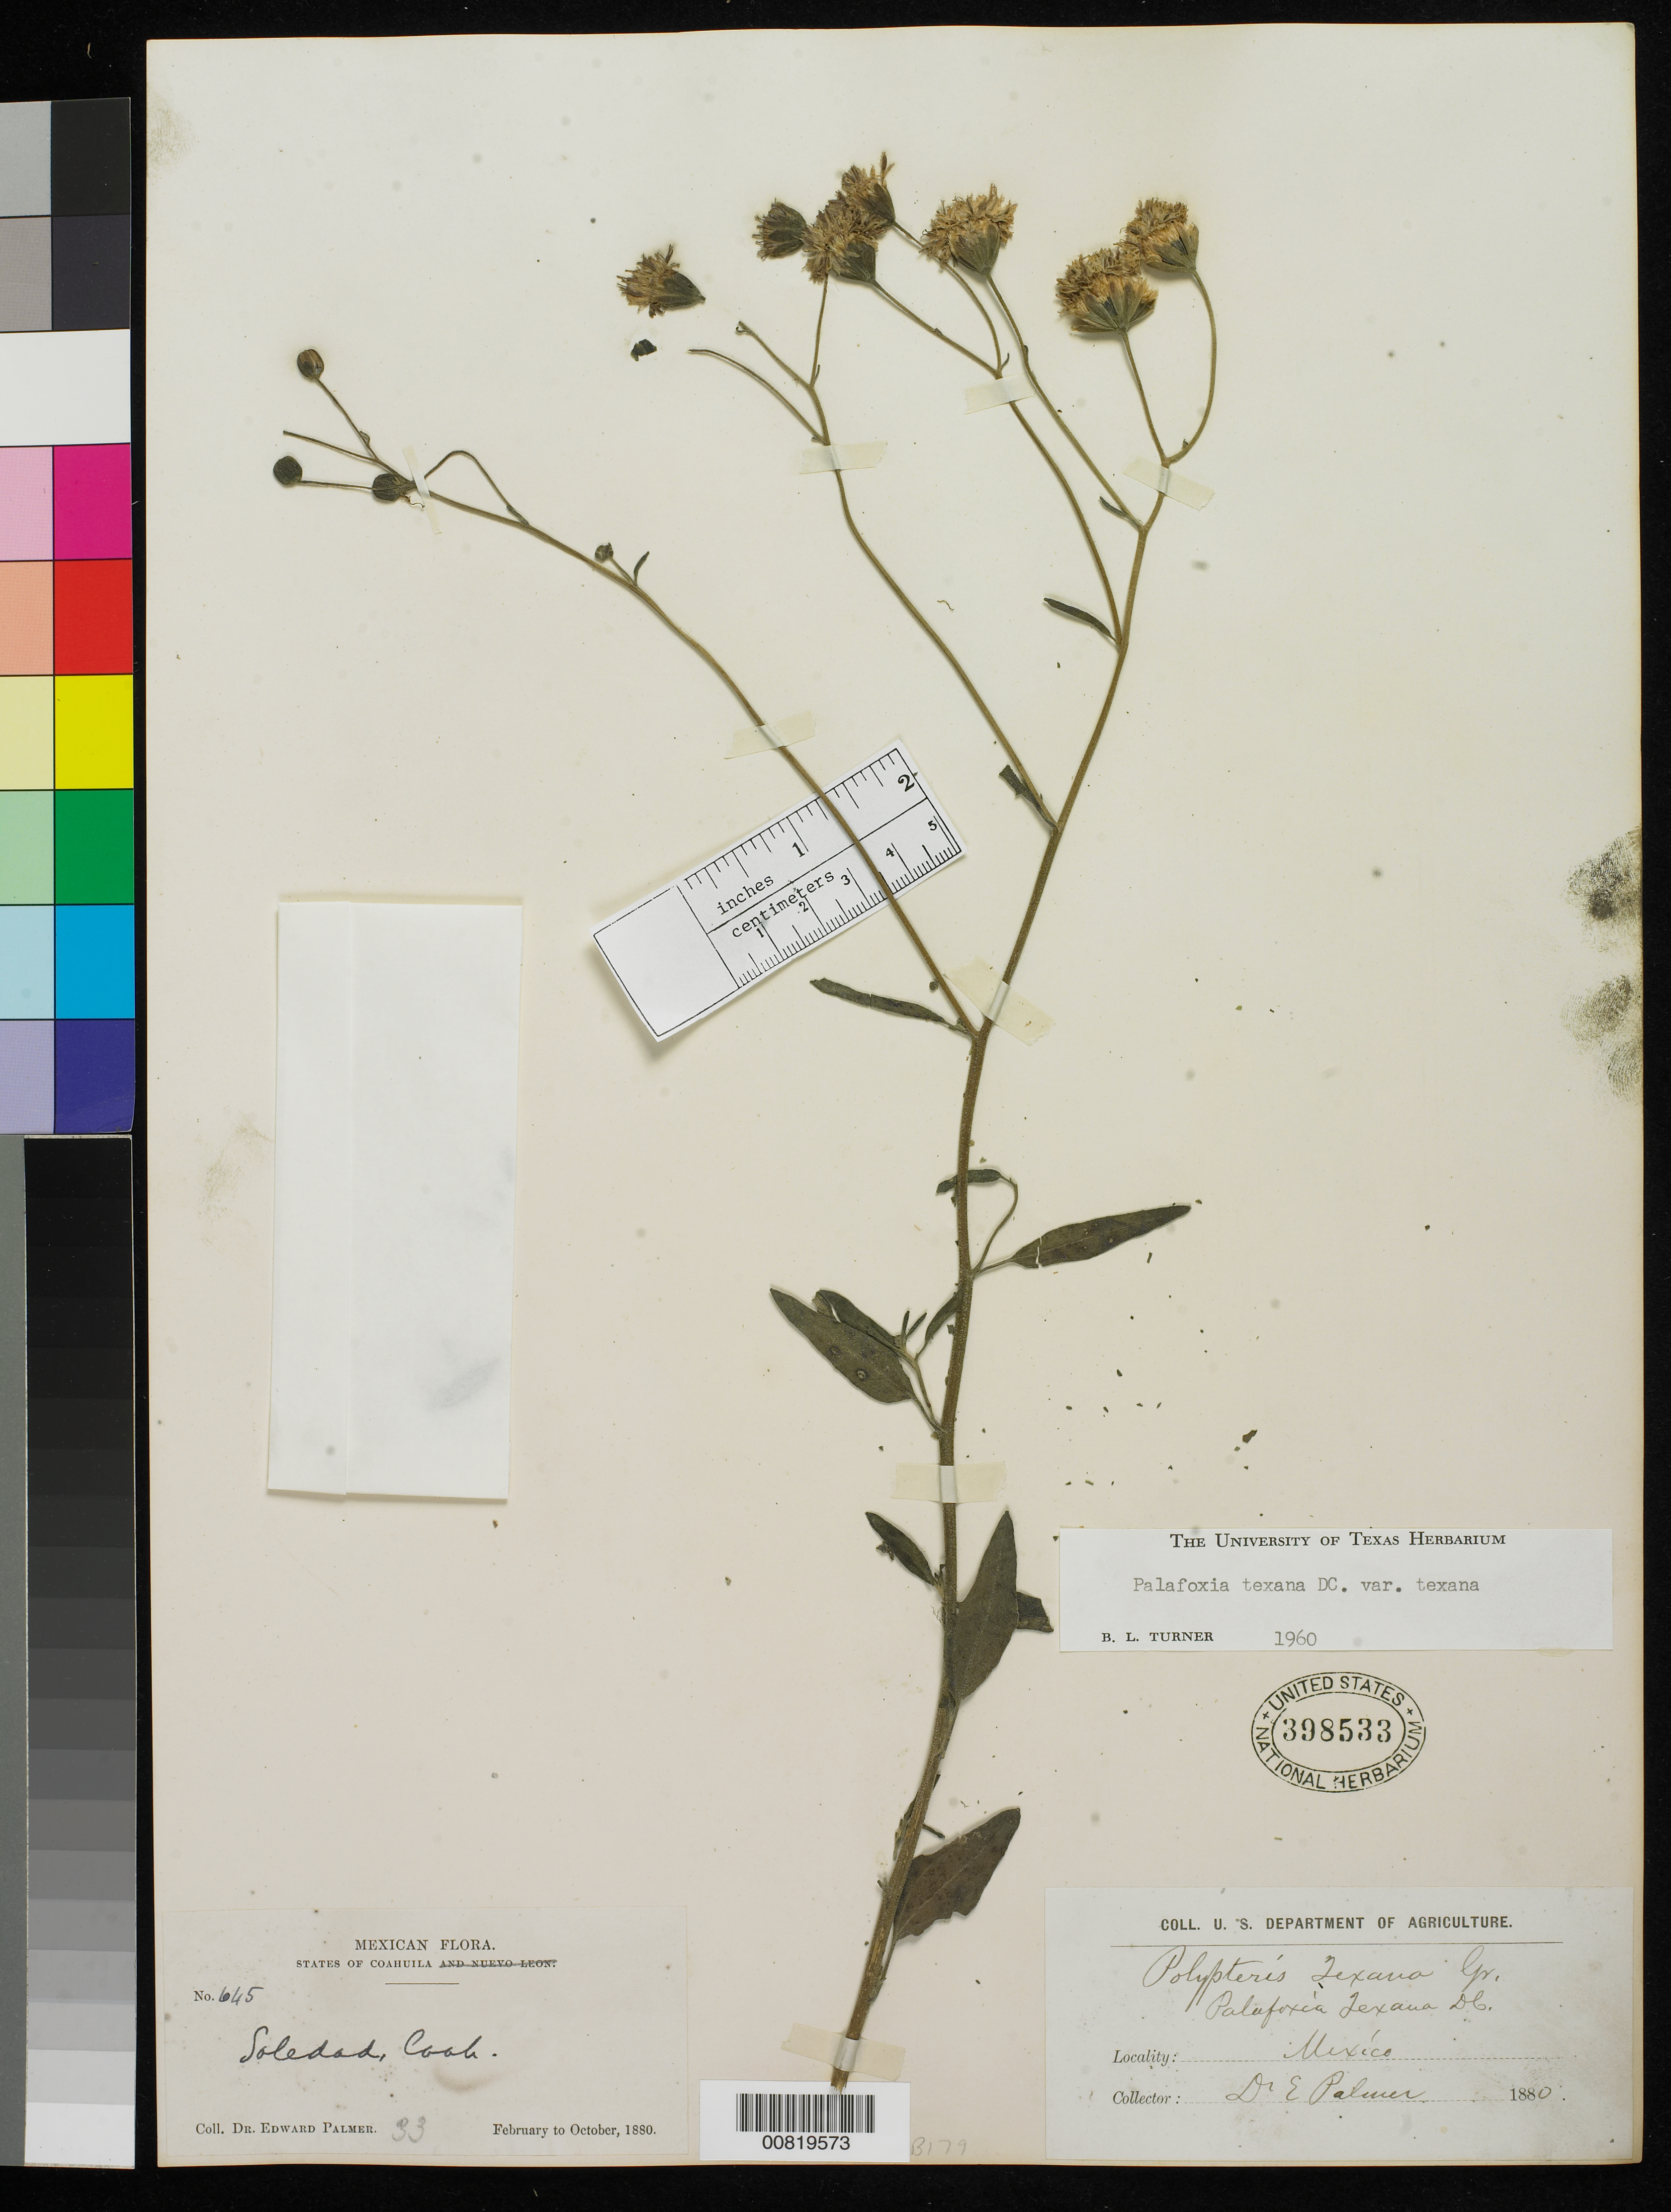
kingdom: Plantae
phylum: Tracheophyta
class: Magnoliopsida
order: Asterales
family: Asteraceae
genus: Palafoxia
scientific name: Palafoxia texana var. texana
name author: DC.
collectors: E. Palmer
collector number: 645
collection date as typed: Feb 1880 to -- Oct 1880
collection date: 1880-02/1880-10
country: Mexico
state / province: Coahuila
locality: Soledad, Coahuila.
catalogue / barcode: US 398533